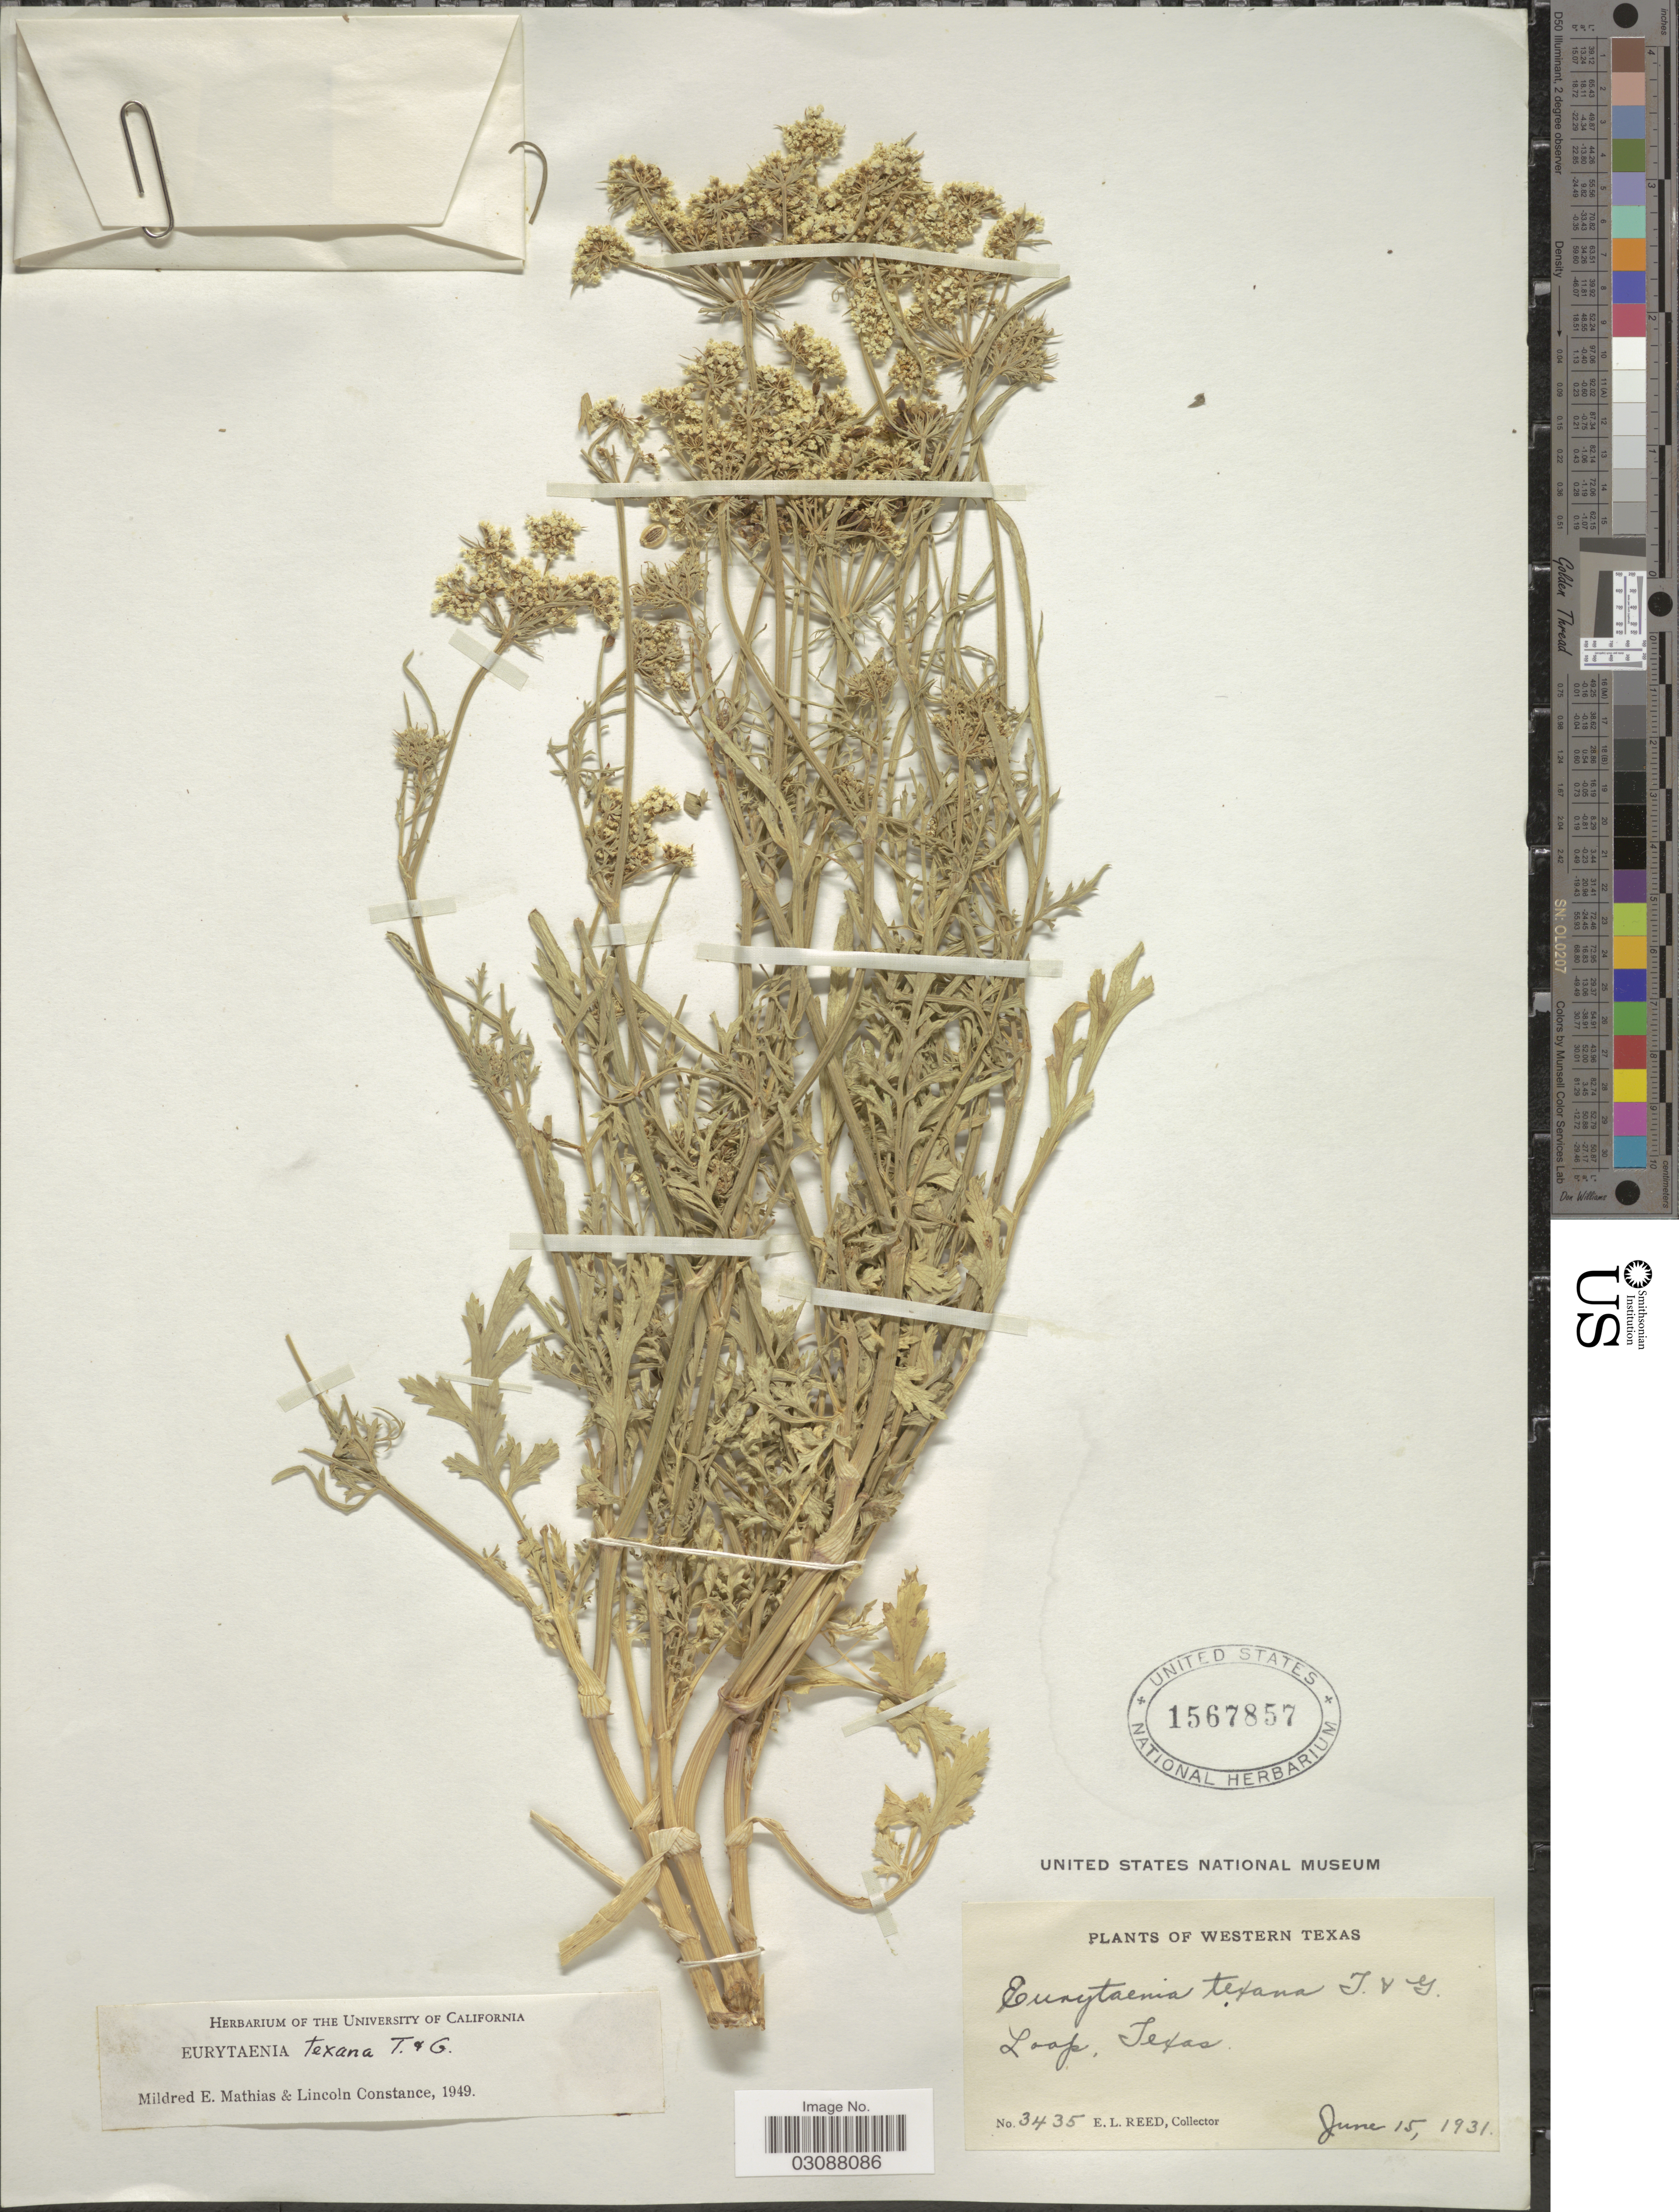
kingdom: Plantae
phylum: Tracheophyta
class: Magnoliopsida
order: Apiales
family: Apiaceae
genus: Eurytaenia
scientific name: Eurytaenia texana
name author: Torr. & A. Gray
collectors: E. Reed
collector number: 3435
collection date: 1931-06-15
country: United States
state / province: Texas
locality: Western Texas. Loap.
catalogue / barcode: US 1567857